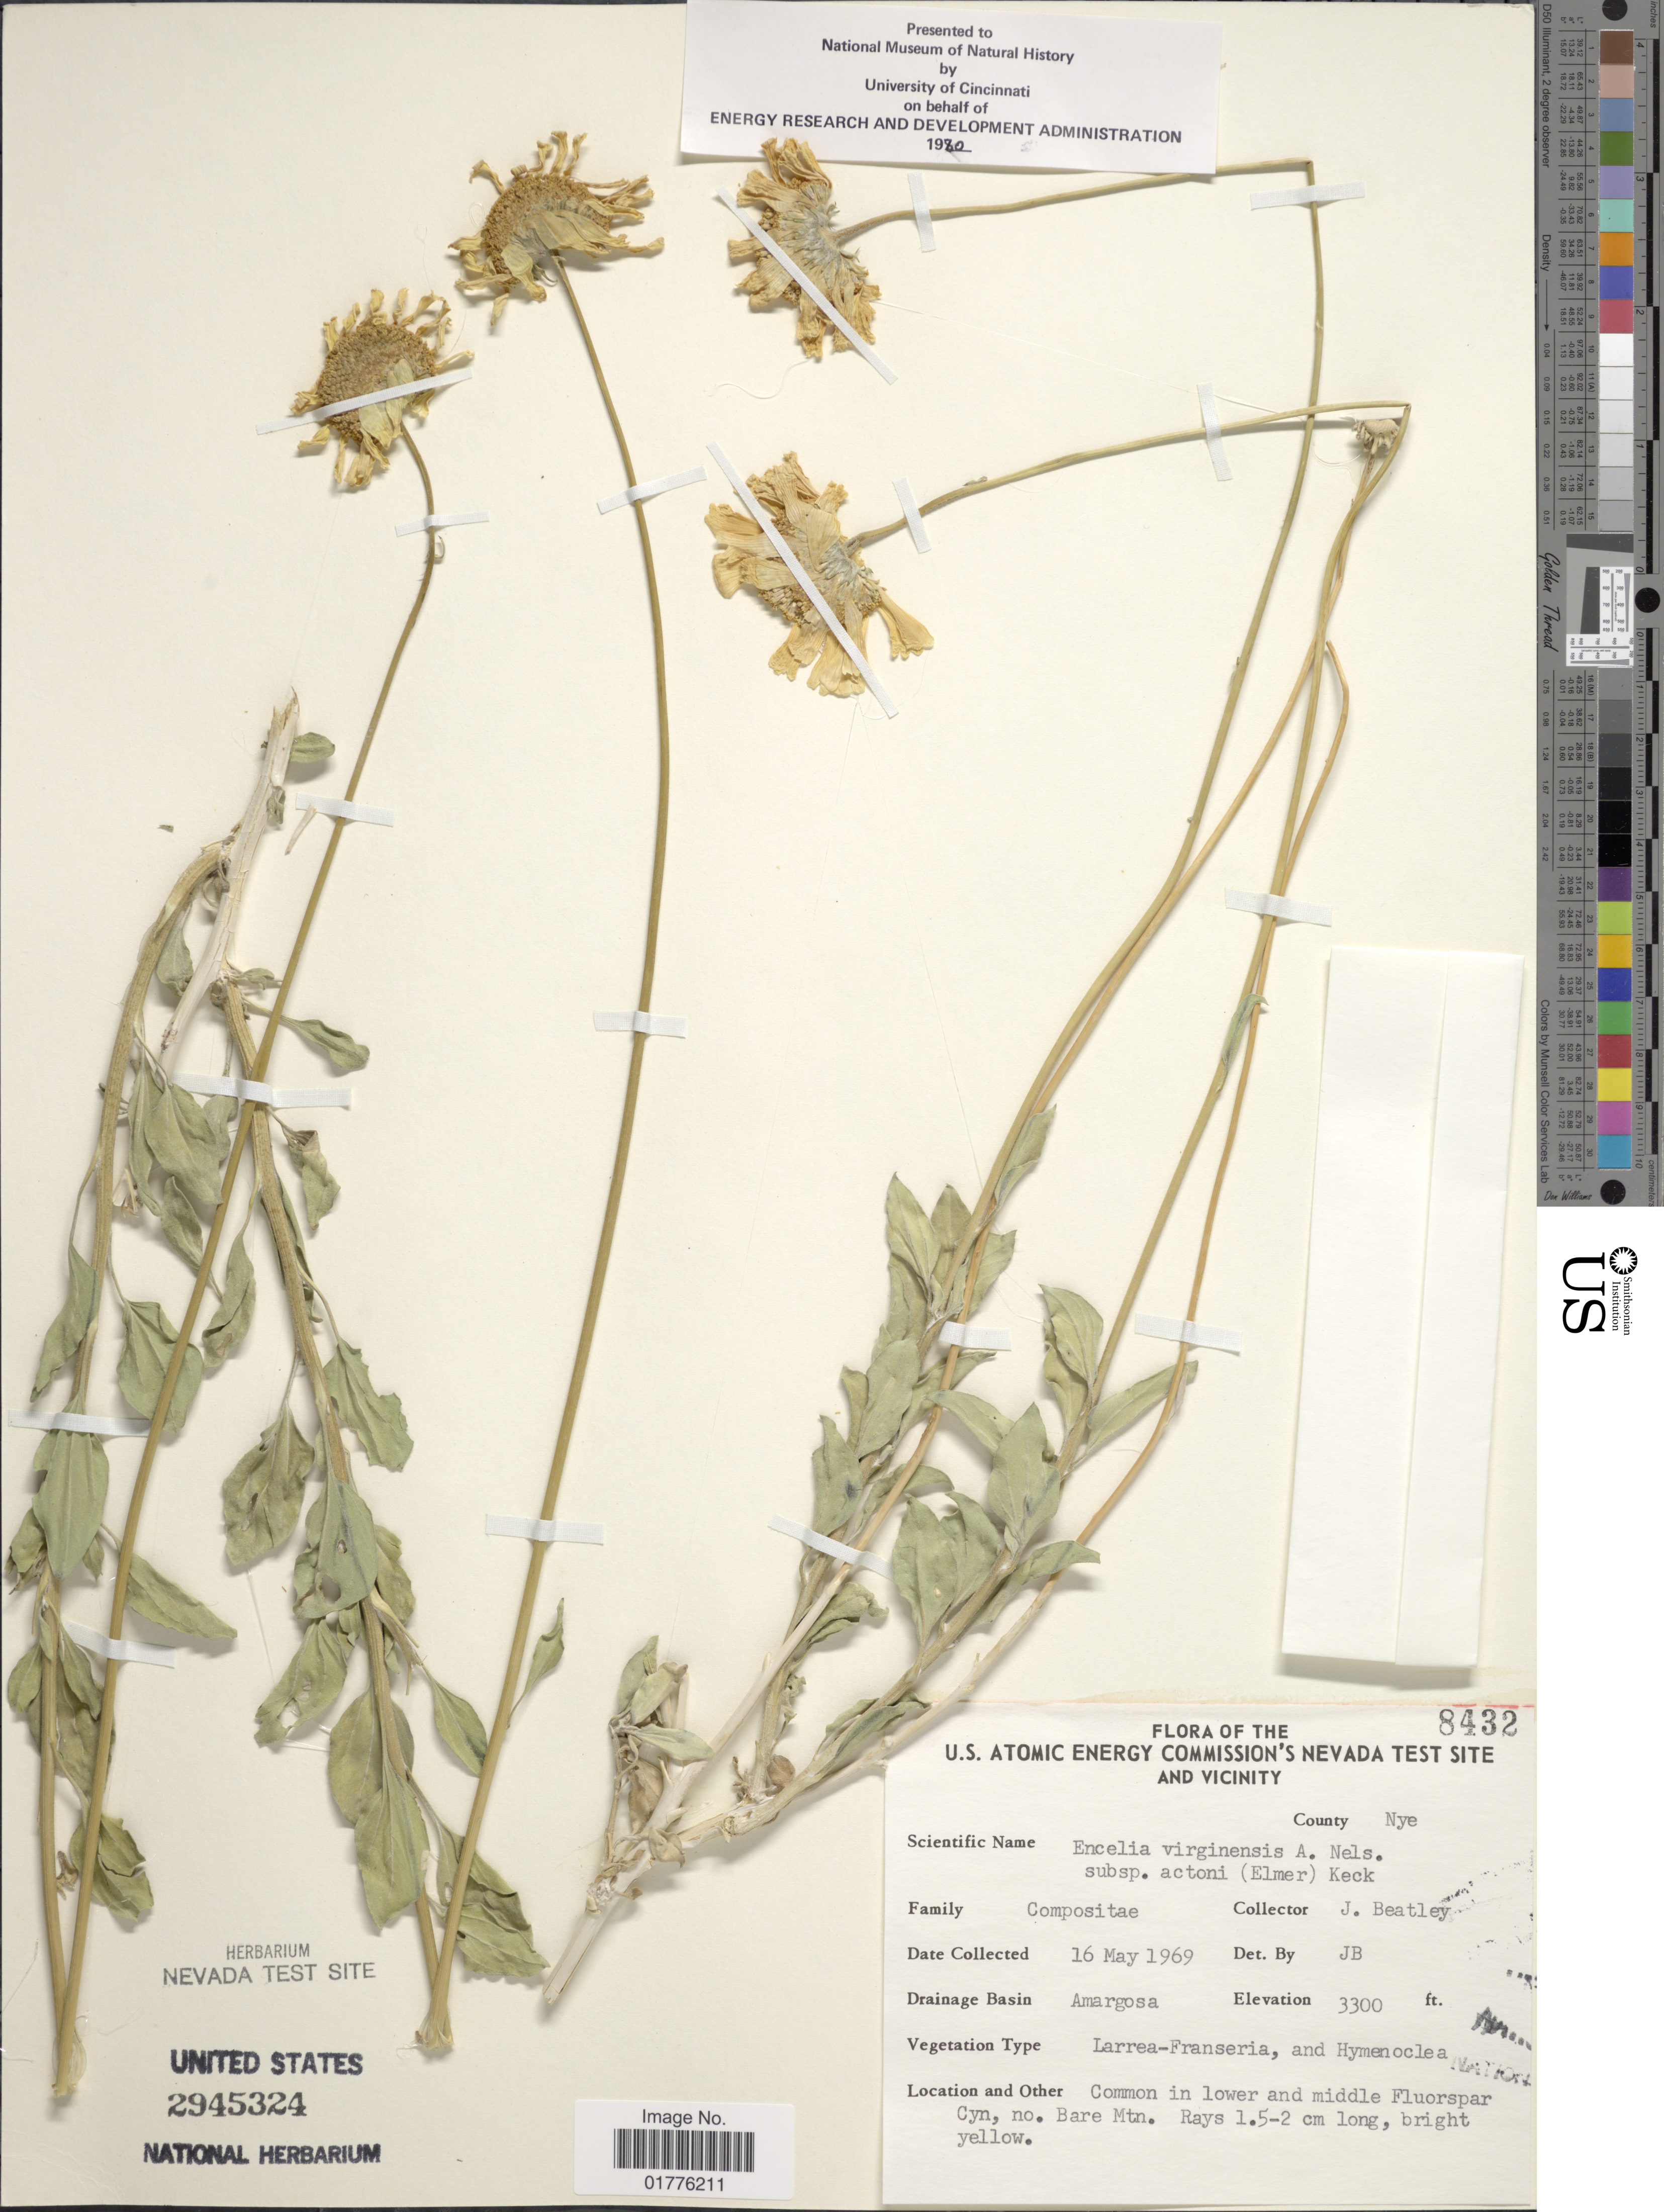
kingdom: Plantae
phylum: Tracheophyta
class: Magnoliopsida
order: Asterales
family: Asteraceae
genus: Encelia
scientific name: Encelia frutescens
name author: (A. Gray) A. Gray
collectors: J. C. Beatley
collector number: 8432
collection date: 1969-05-16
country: United States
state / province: Nevada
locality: The U.S. Atomic Energy Commission's Nevada Test site and vicinity. County Nye. Drainage Basin Amargosa. Common in lowe and middle Fluorspar Cyn, no. Bare Mtn.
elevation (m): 1006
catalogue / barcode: US 2945324